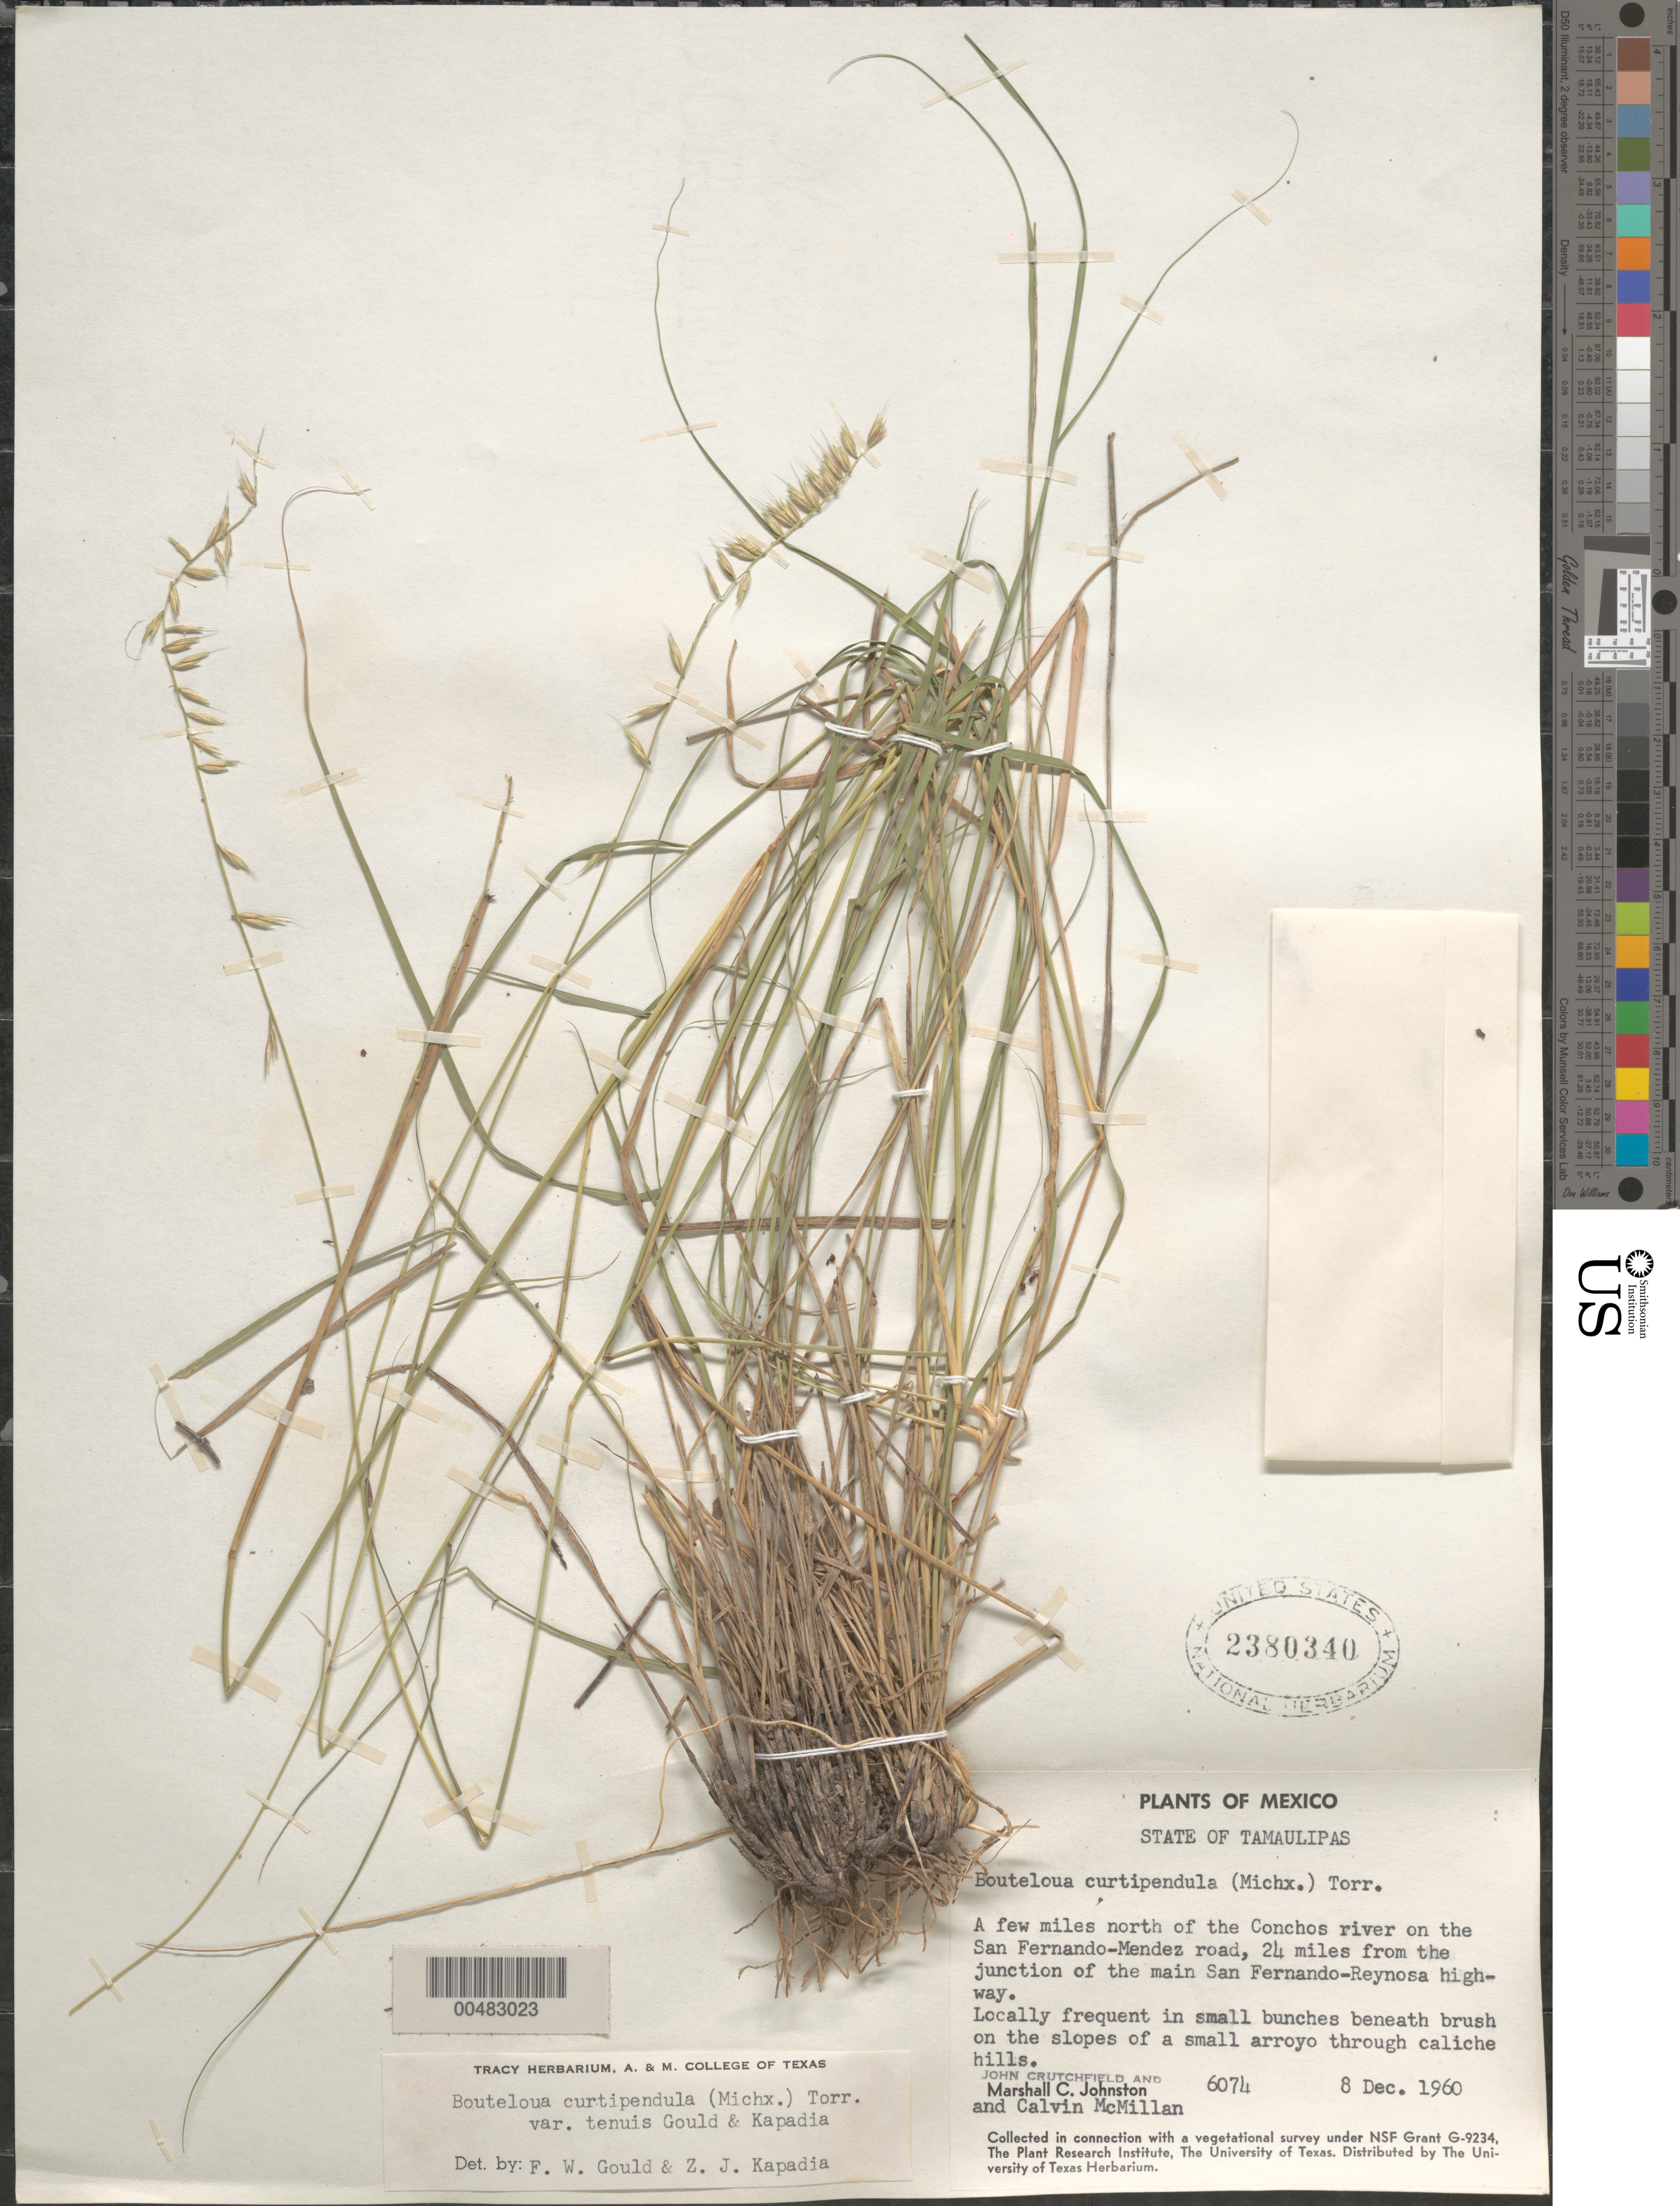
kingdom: Plantae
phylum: Tracheophyta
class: Liliopsida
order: Poales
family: Poaceae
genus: Bouteloua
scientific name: Bouteloua curtipendula var. tenuis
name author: Gould & Kapadia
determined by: Gould, F. W.; Kapadia, Zarir J.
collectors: J. Crutchfield, M. Johnston & C. McMillan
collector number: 6074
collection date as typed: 8 Dec 1960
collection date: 1960-12-08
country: Mexico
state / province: Tamaulipas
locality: A few mi N of the Conchos river on the San Fernando-Mendez rd, 24 mi from the jct of the main San Fernando-Reynosa hwy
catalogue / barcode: US 2380340